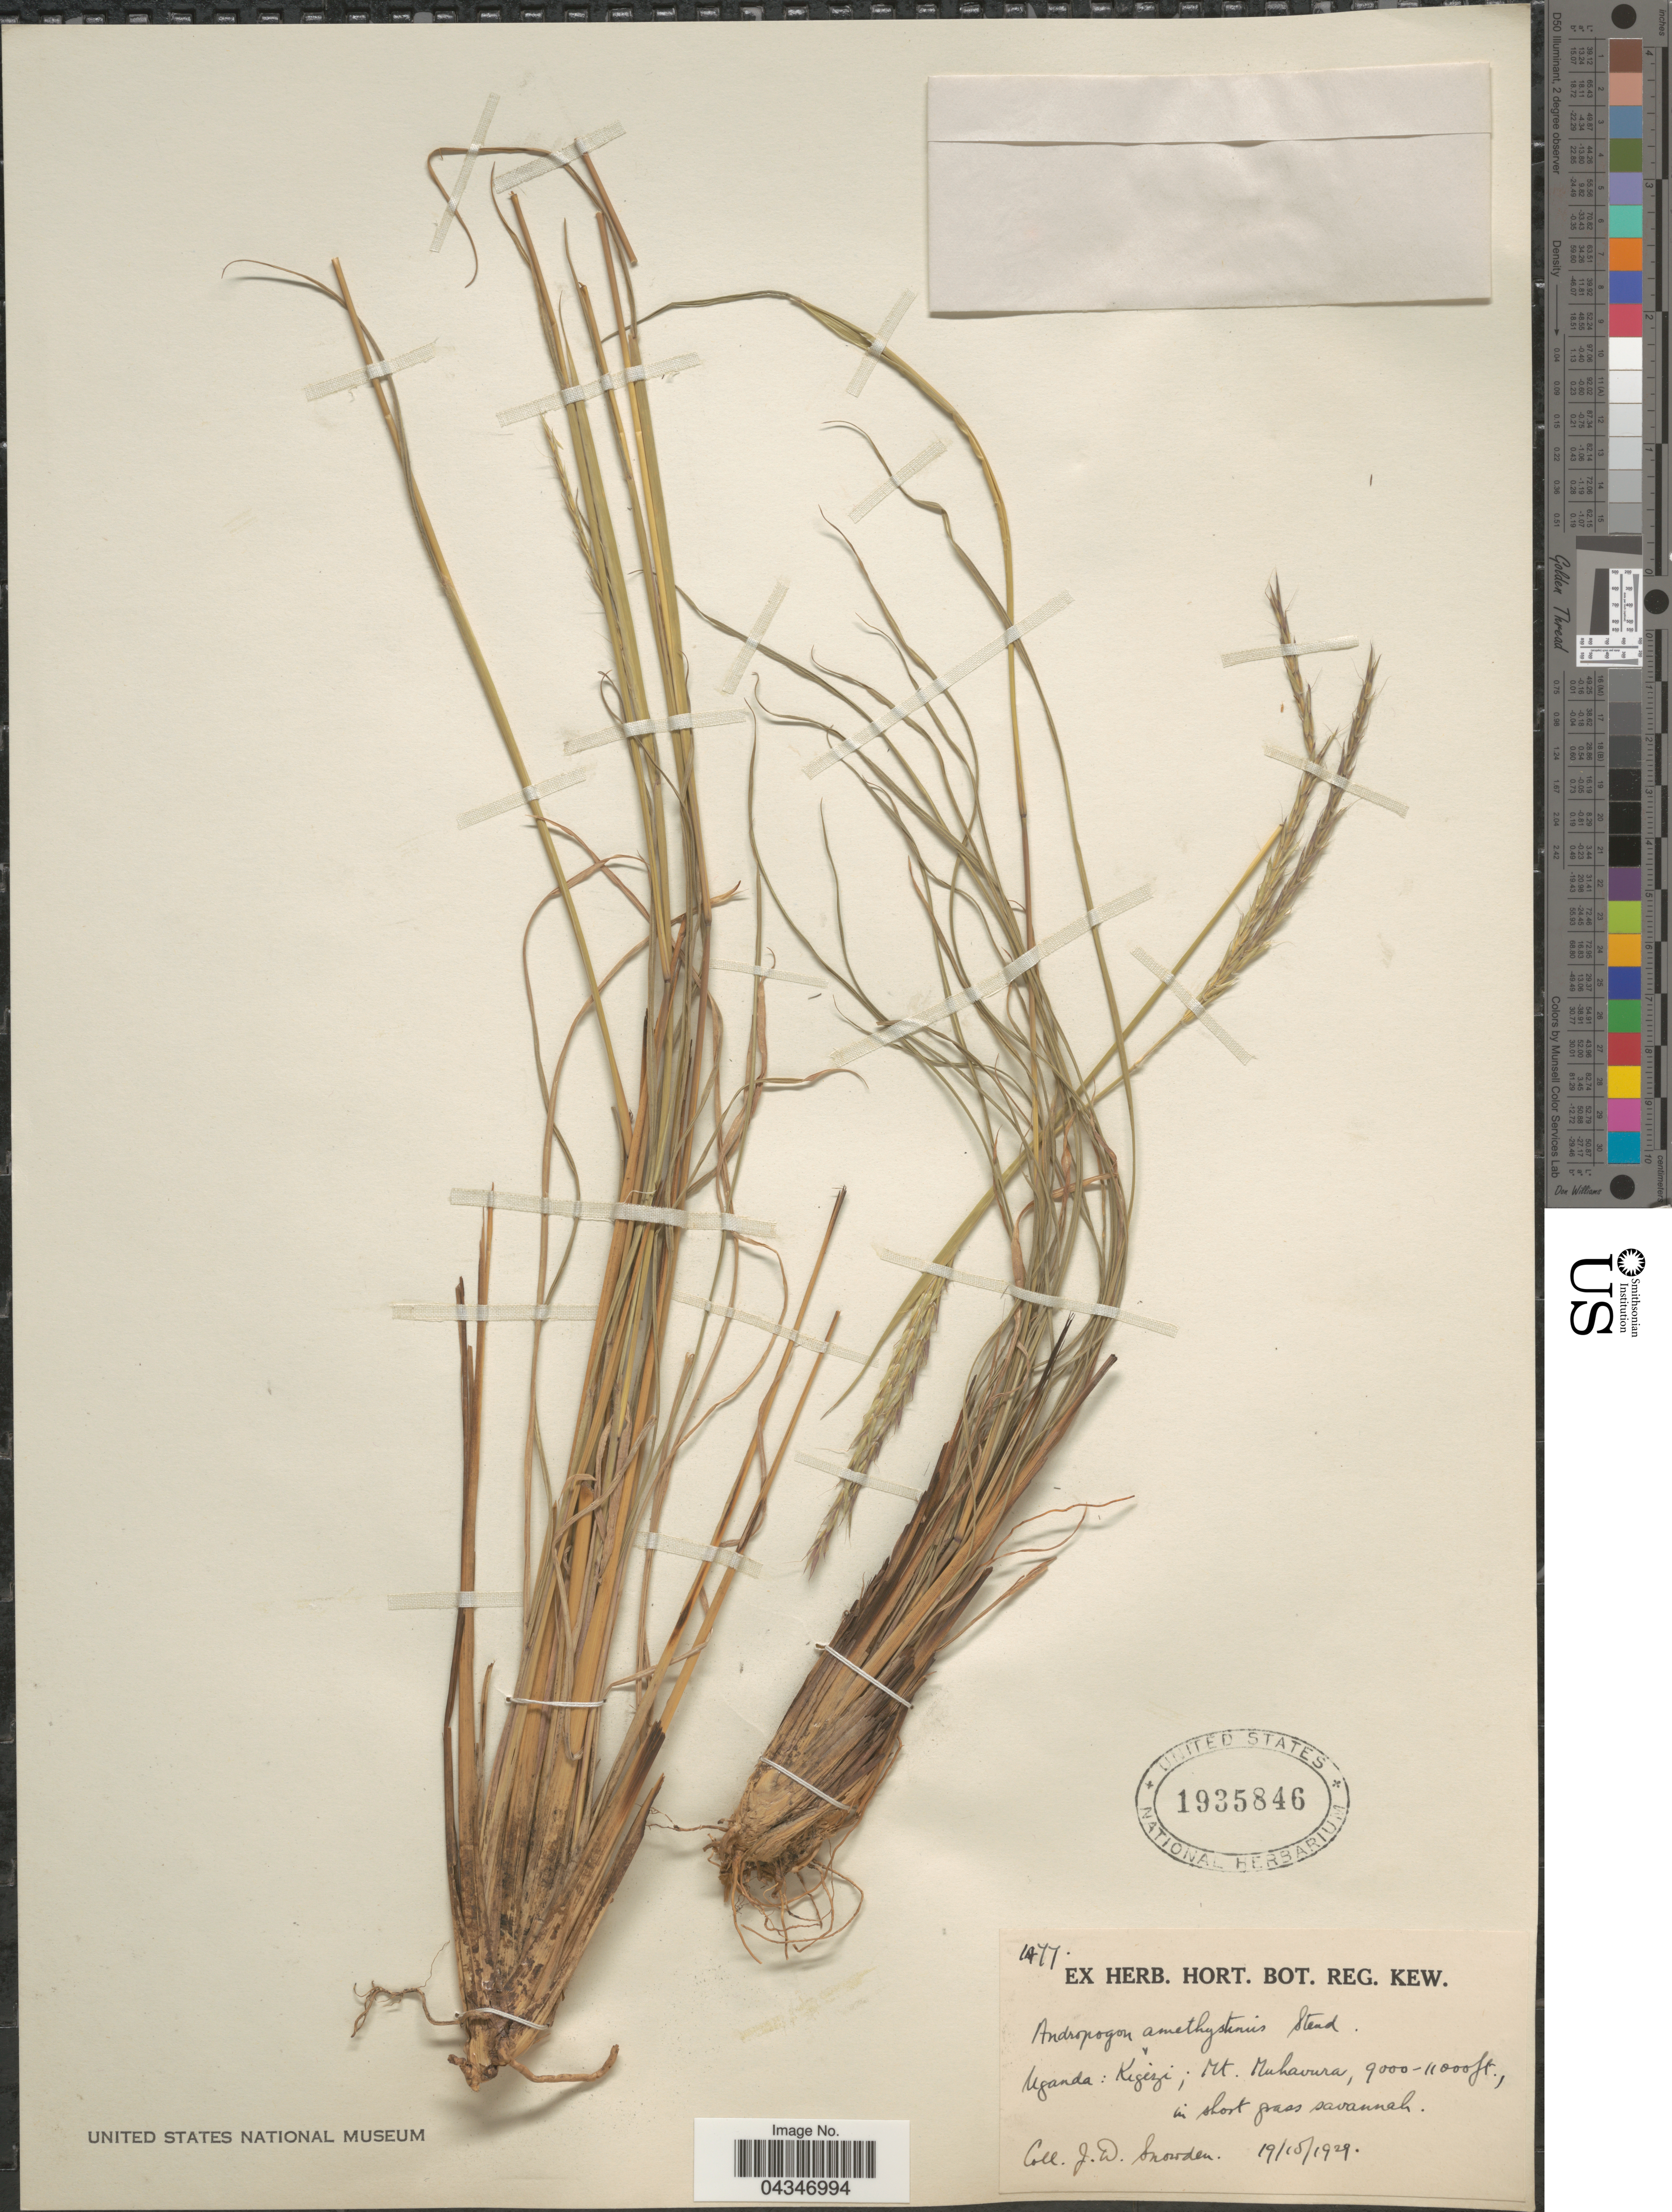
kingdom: Plantae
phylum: Tracheophyta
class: Liliopsida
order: Poales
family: Poaceae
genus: Andropogon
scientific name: Andropogon amethystinus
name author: Steud.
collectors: J. Snowden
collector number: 1077*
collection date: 1929-10-19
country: Uganda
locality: Kigezi; Mt. Muhavura.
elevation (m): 2743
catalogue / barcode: US 1935846